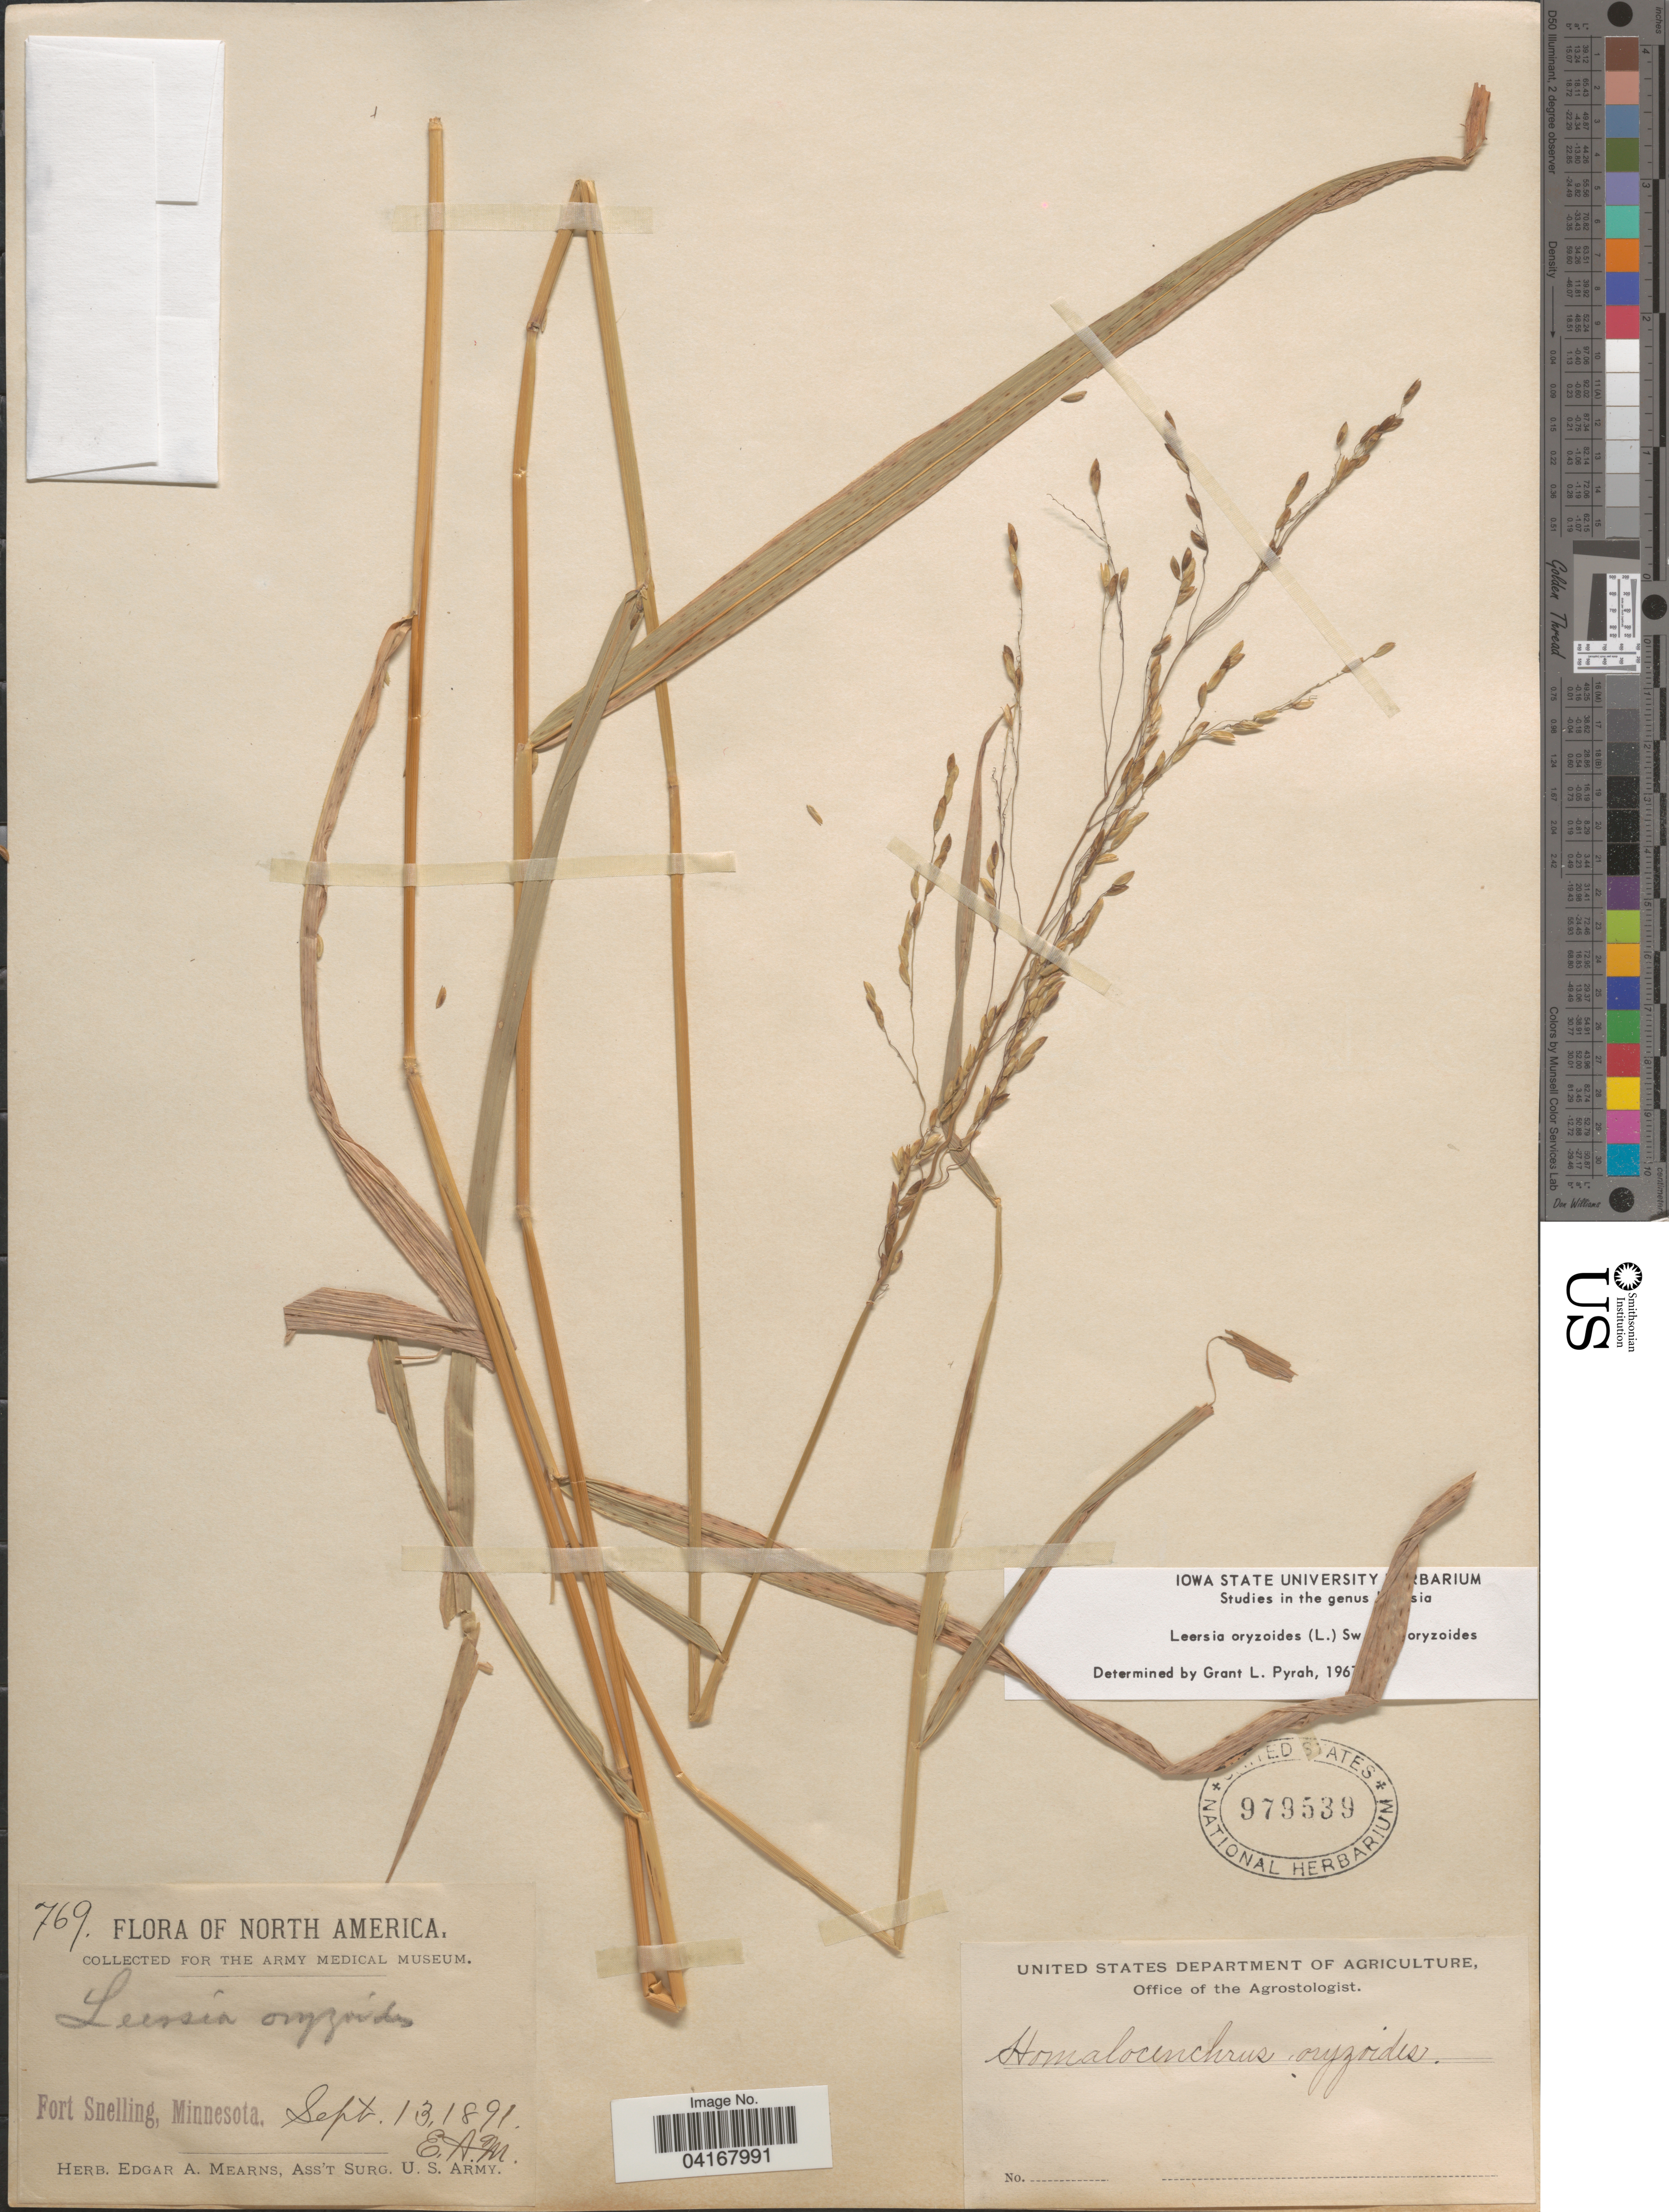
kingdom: Plantae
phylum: Tracheophyta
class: Liliopsida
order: Poales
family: Poaceae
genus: Leersia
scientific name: Leersia oryzoides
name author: (L.) Sw.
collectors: E. A. Mearns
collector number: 769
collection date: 1891-09-13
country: United States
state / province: Minnesota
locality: Fort Snelling.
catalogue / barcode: US 979539